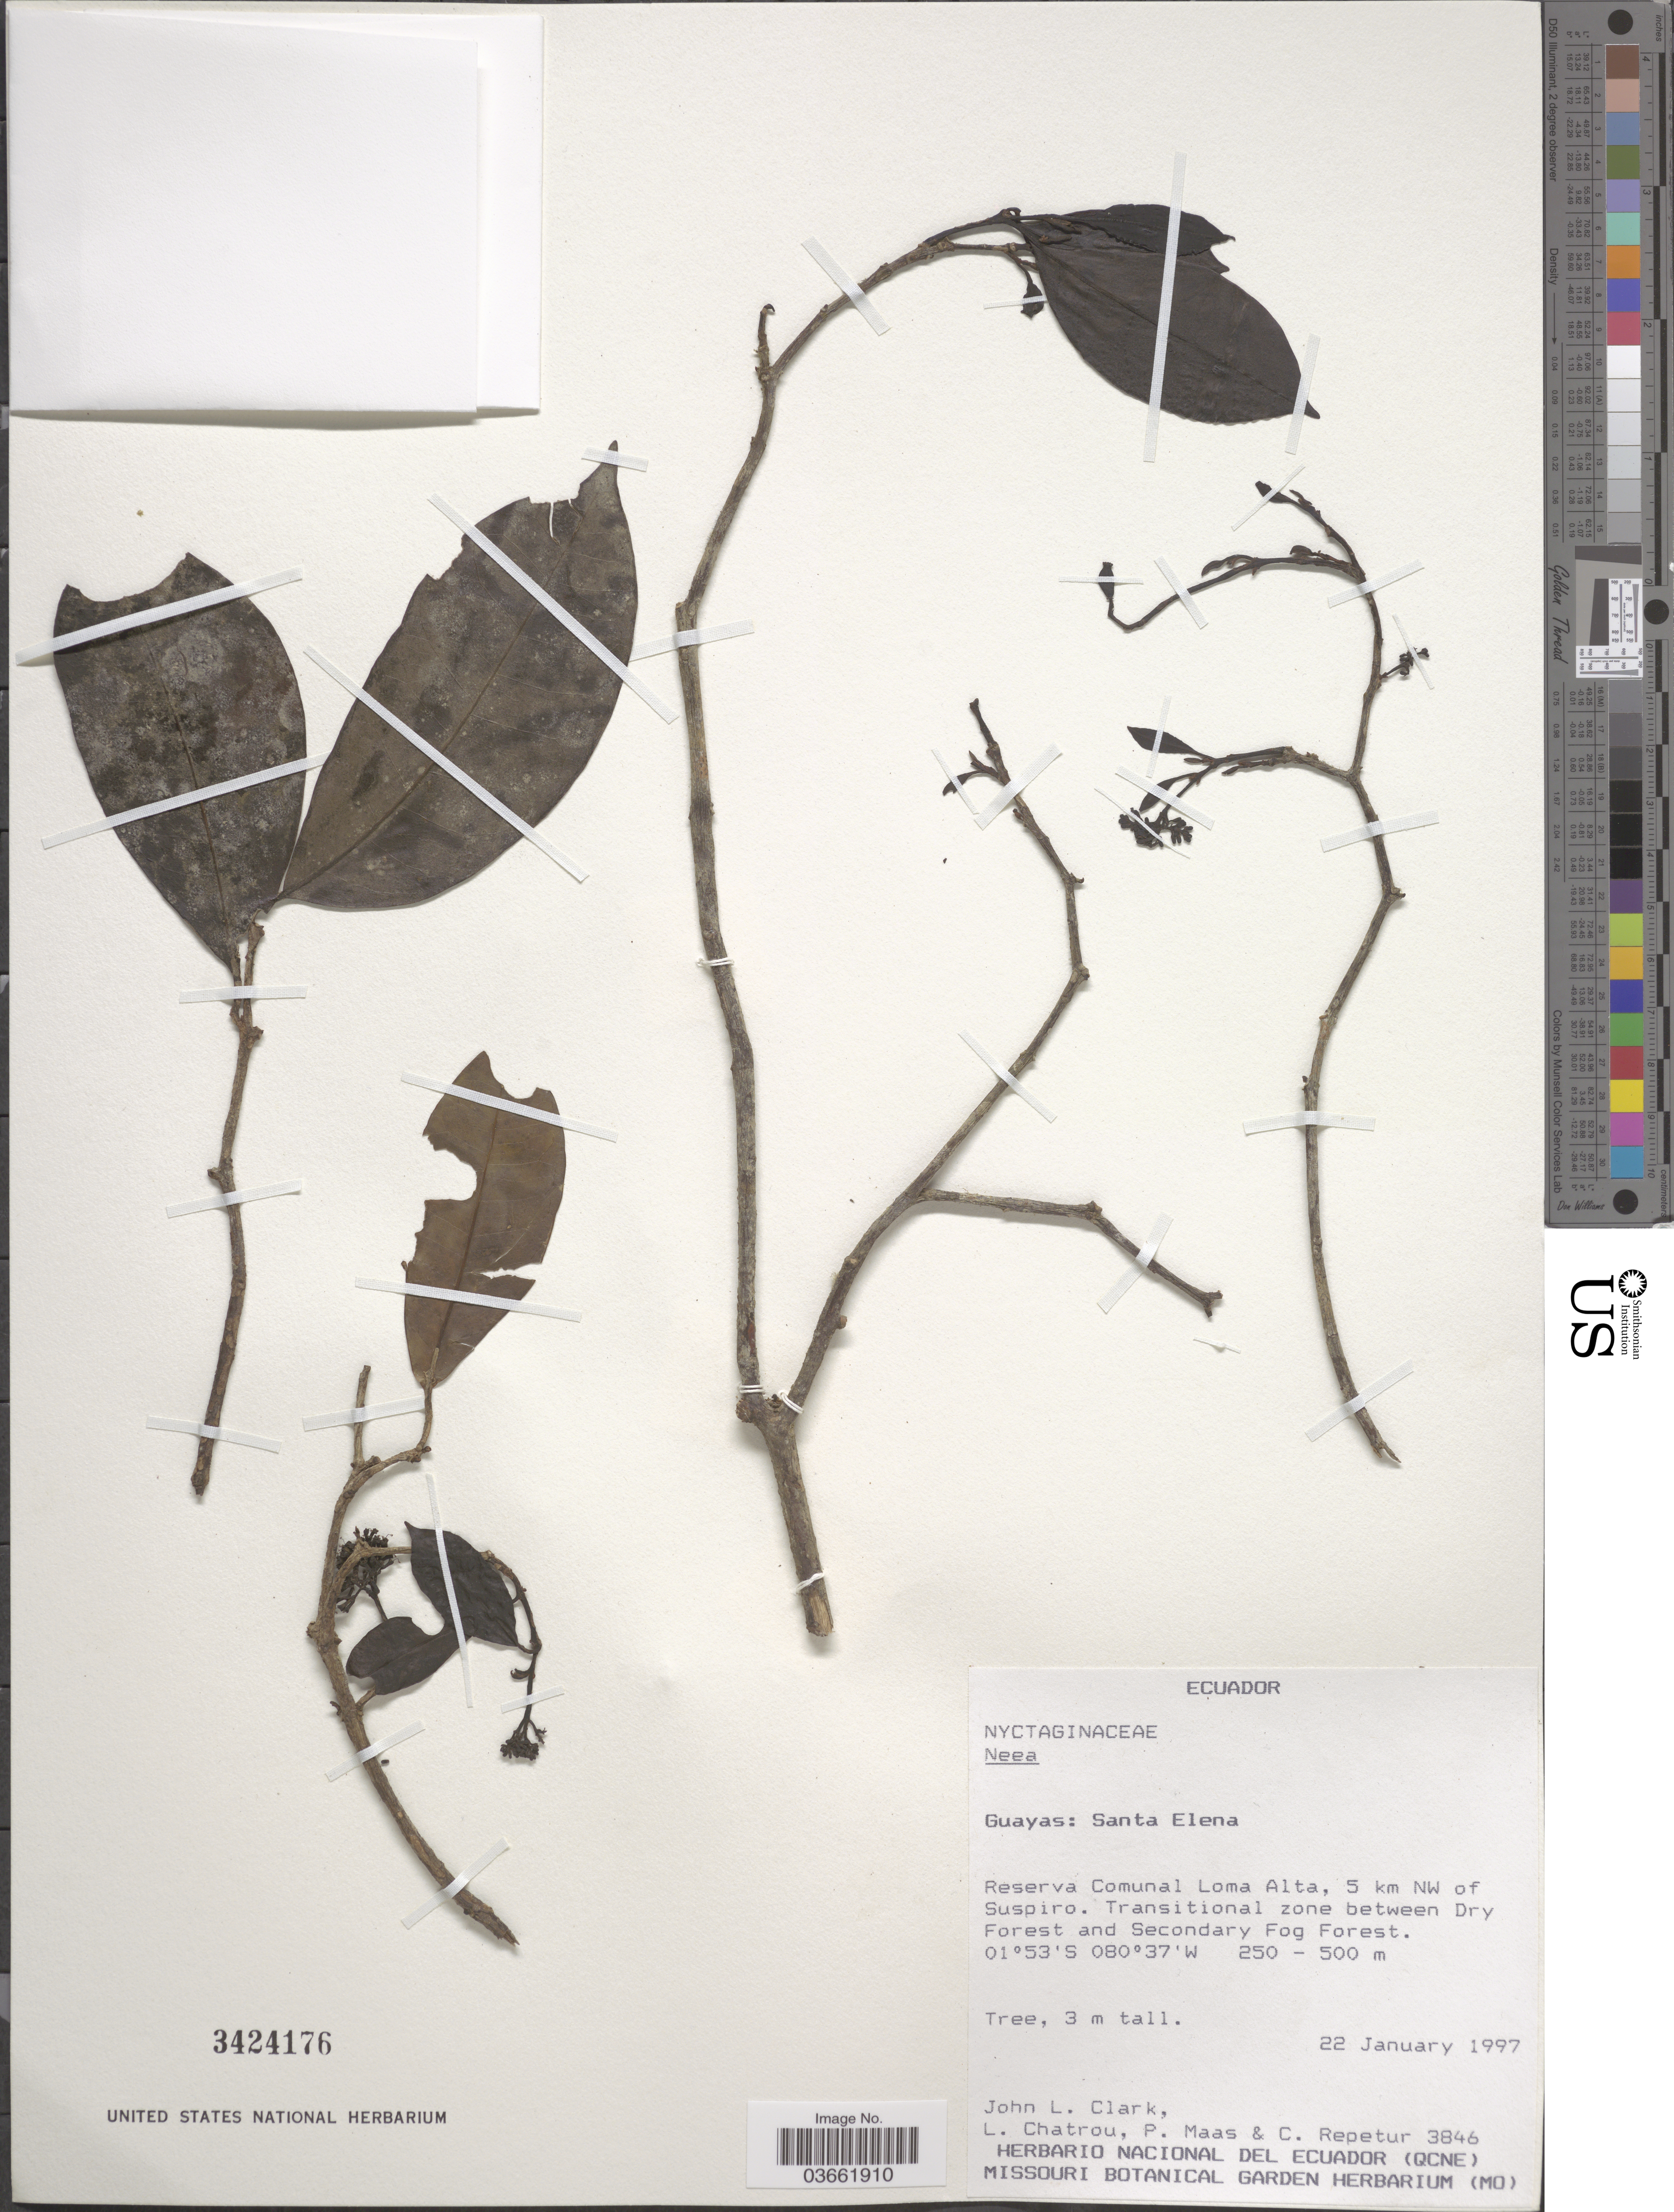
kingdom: Plantae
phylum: Tracheophyta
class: Magnoliopsida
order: Caryophyllales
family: Nyctaginaceae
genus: Neea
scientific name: Neea sp.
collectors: J. L. Clark, L. W. Chatrou, P. Maas & C. Repetur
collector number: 3846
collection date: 1997-01-22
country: Ecuador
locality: Guayas: Santa Elena. Reserva Comunal Loma Alta, 5 km NW of Suspiro. Transitional zone between Dry Forest and Secondary Fog Forest.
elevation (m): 250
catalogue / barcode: US 3424176